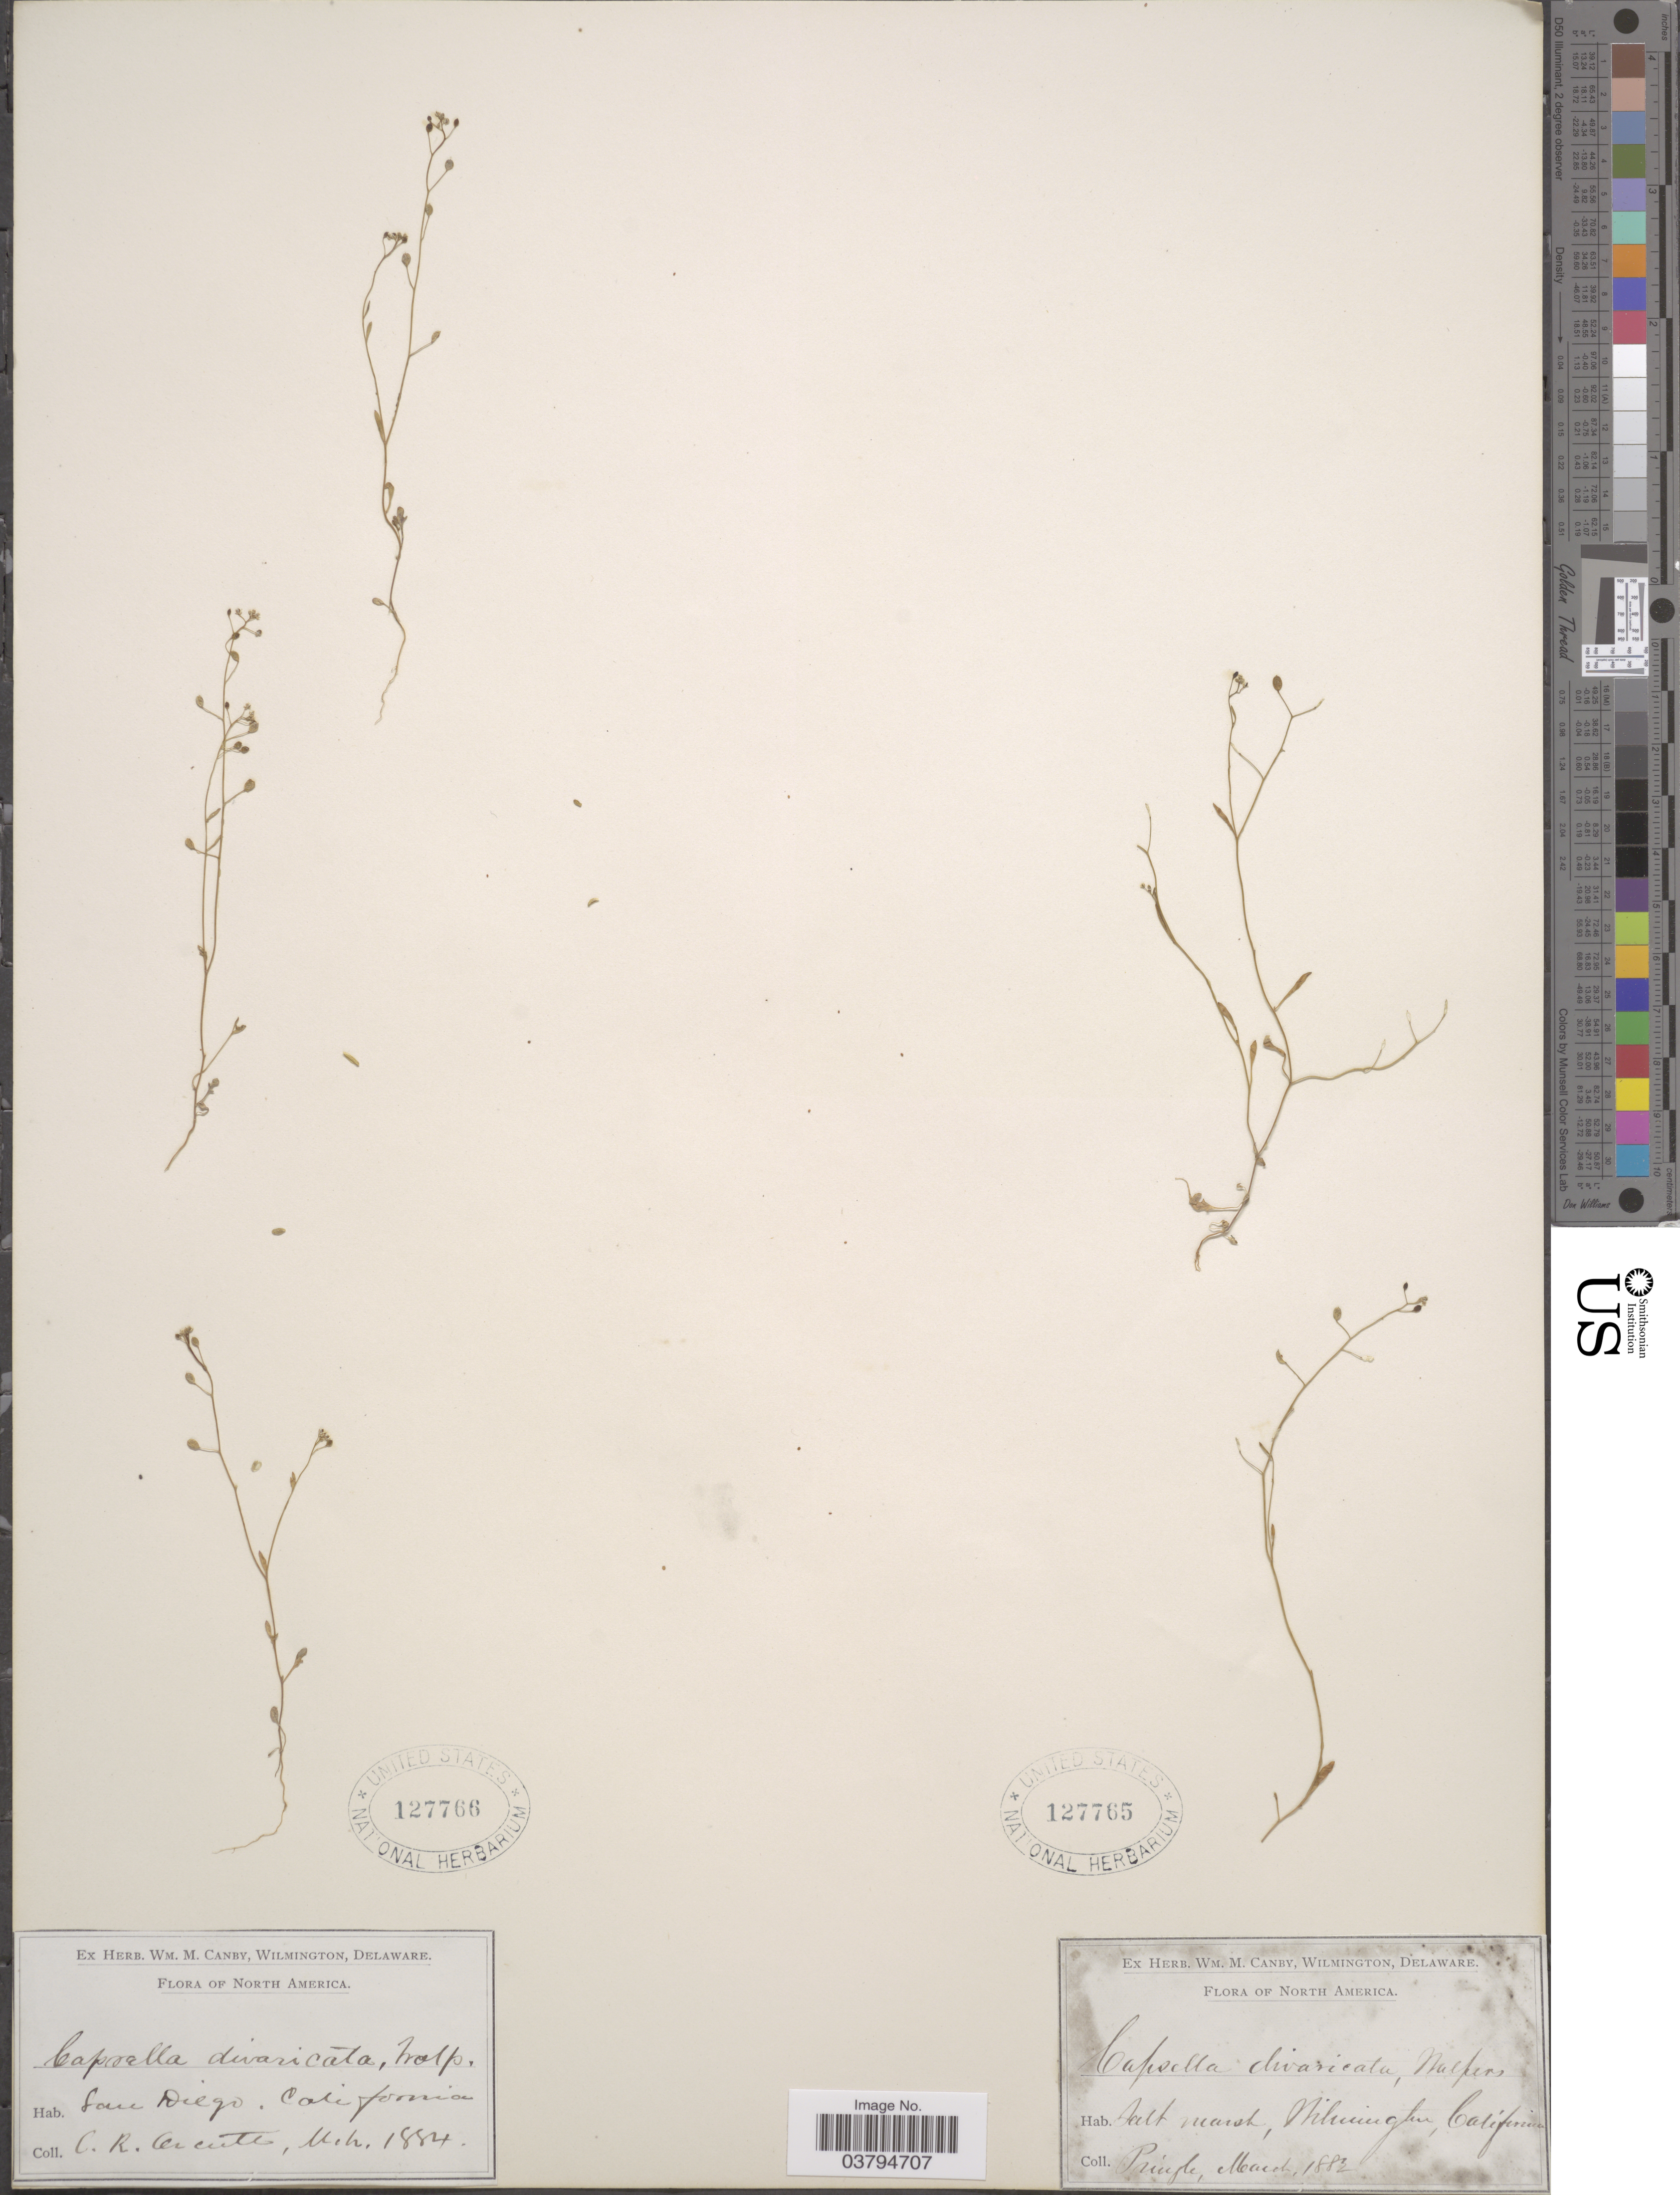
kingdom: Plantae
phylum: Tracheophyta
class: Magnoliopsida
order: Brassicales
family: Brassicaceae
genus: Hornungia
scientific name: Hornungia procumbens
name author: (L.) Hayek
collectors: C. R. Orcutt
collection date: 1884-03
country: United States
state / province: California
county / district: San Diego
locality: San Diego.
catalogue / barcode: US 127766